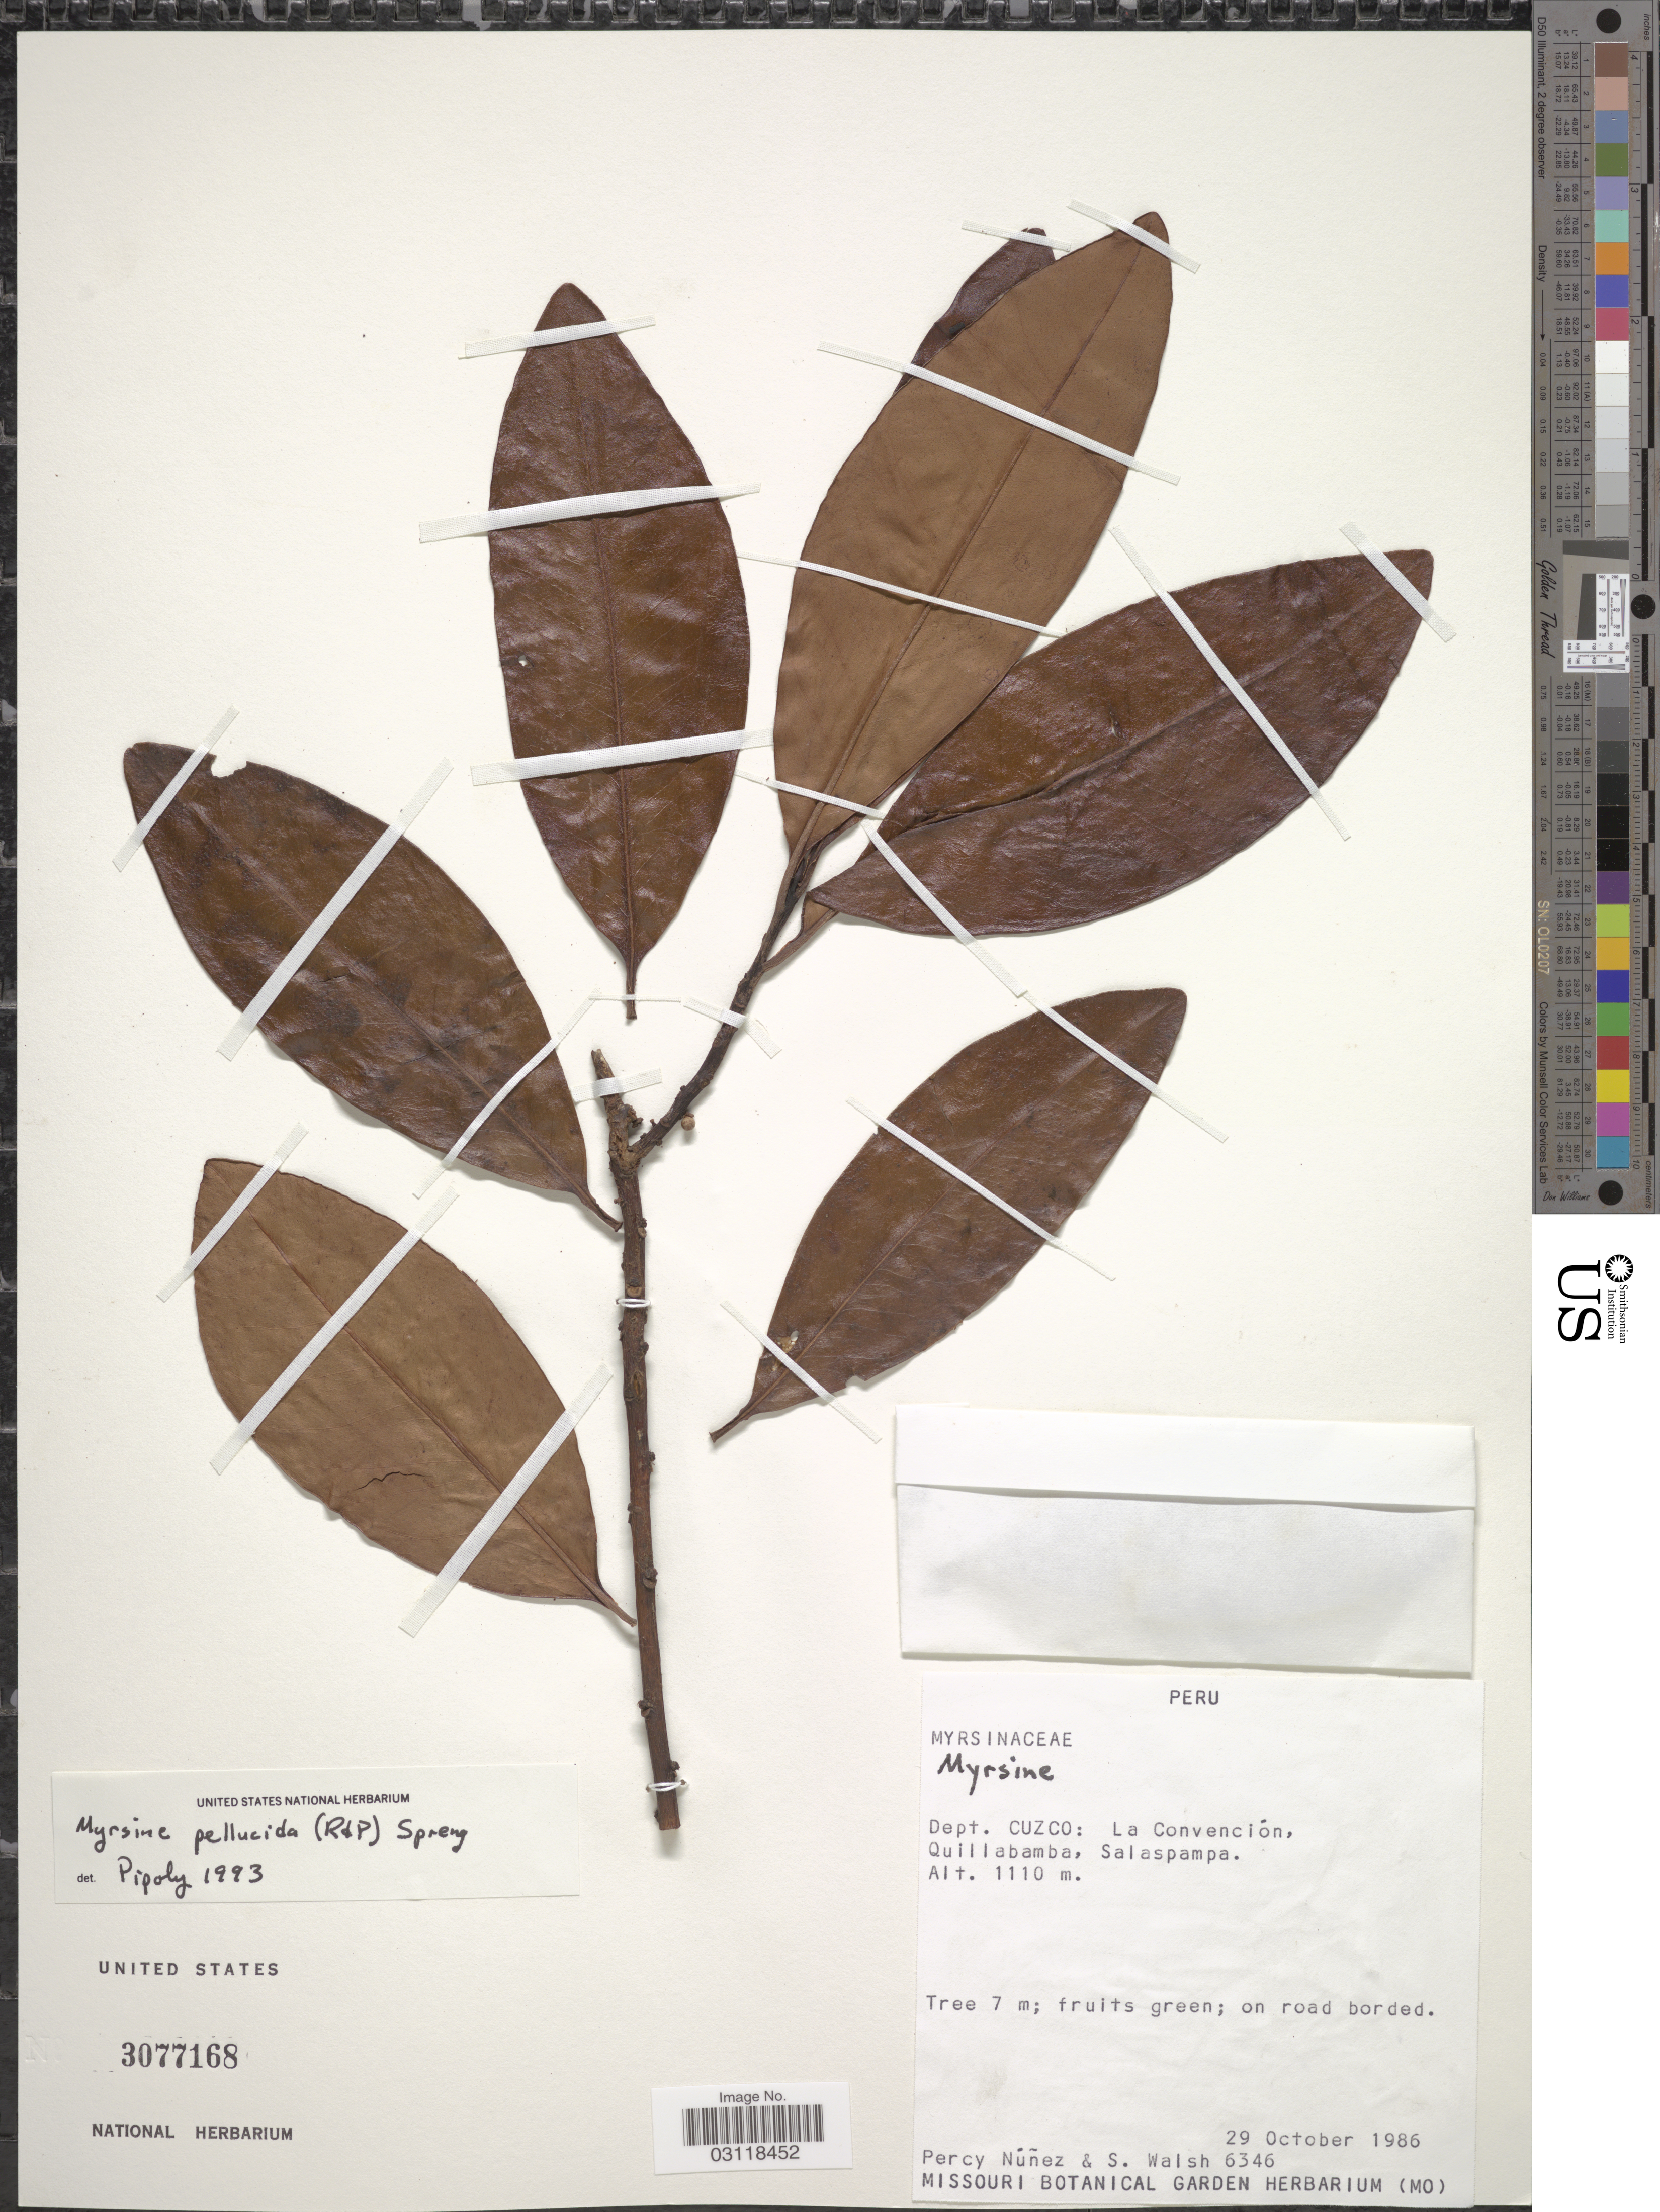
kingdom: Plantae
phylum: Tracheophyta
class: Magnoliopsida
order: Ericales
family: Primulaceae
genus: Rapanea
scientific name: Rapanea pellucida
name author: (Ruiz & Pav.) Mez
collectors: P. Nuñez V. & S. Walsh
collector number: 6346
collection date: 1986-10-29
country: Peru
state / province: Cusco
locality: Dept. Cuzco: La Convención, Quillabamba, Salaspampa.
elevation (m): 1110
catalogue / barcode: US 3077168